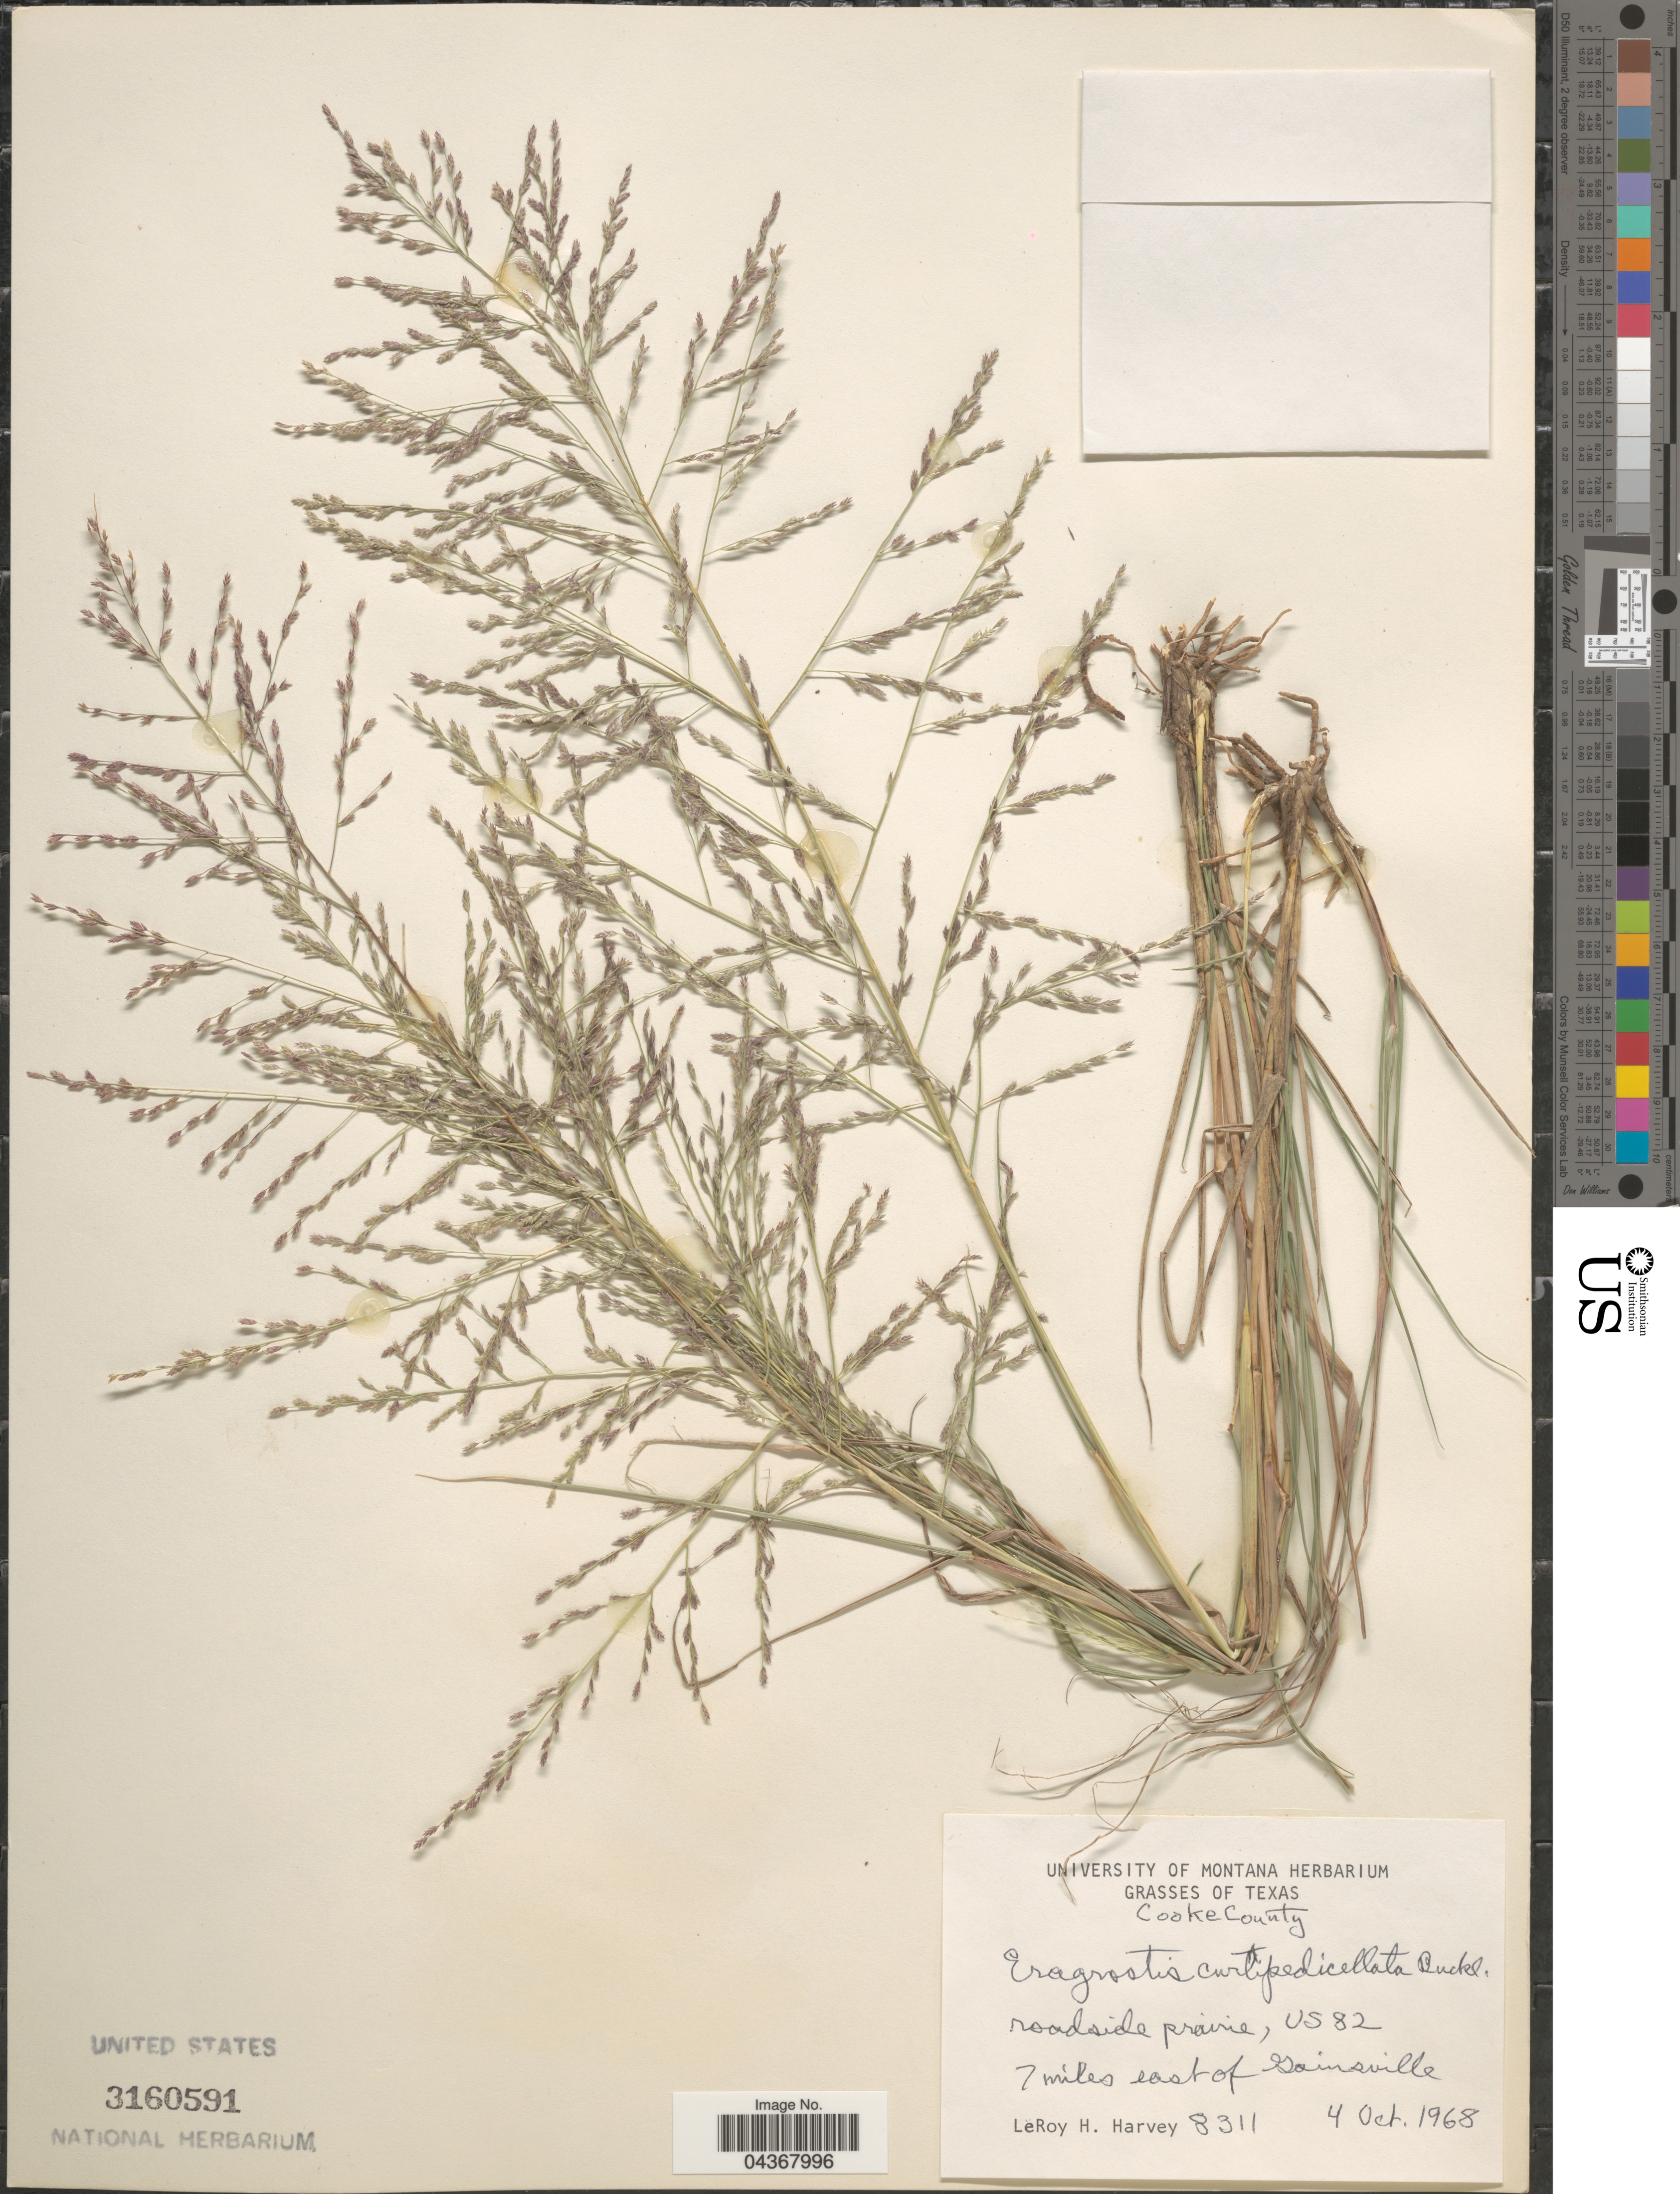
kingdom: Plantae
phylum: Tracheophyta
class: Liliopsida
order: Poales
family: Poaceae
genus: Eragrostis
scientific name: Eragrostis curtipedicellata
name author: Buckley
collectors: L. H. Harvey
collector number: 8311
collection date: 1968-10-04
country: United States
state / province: Texas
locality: Cooke County. Roadside prairie, US 82. 7 miles east of Gainesville.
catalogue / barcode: US 3160591